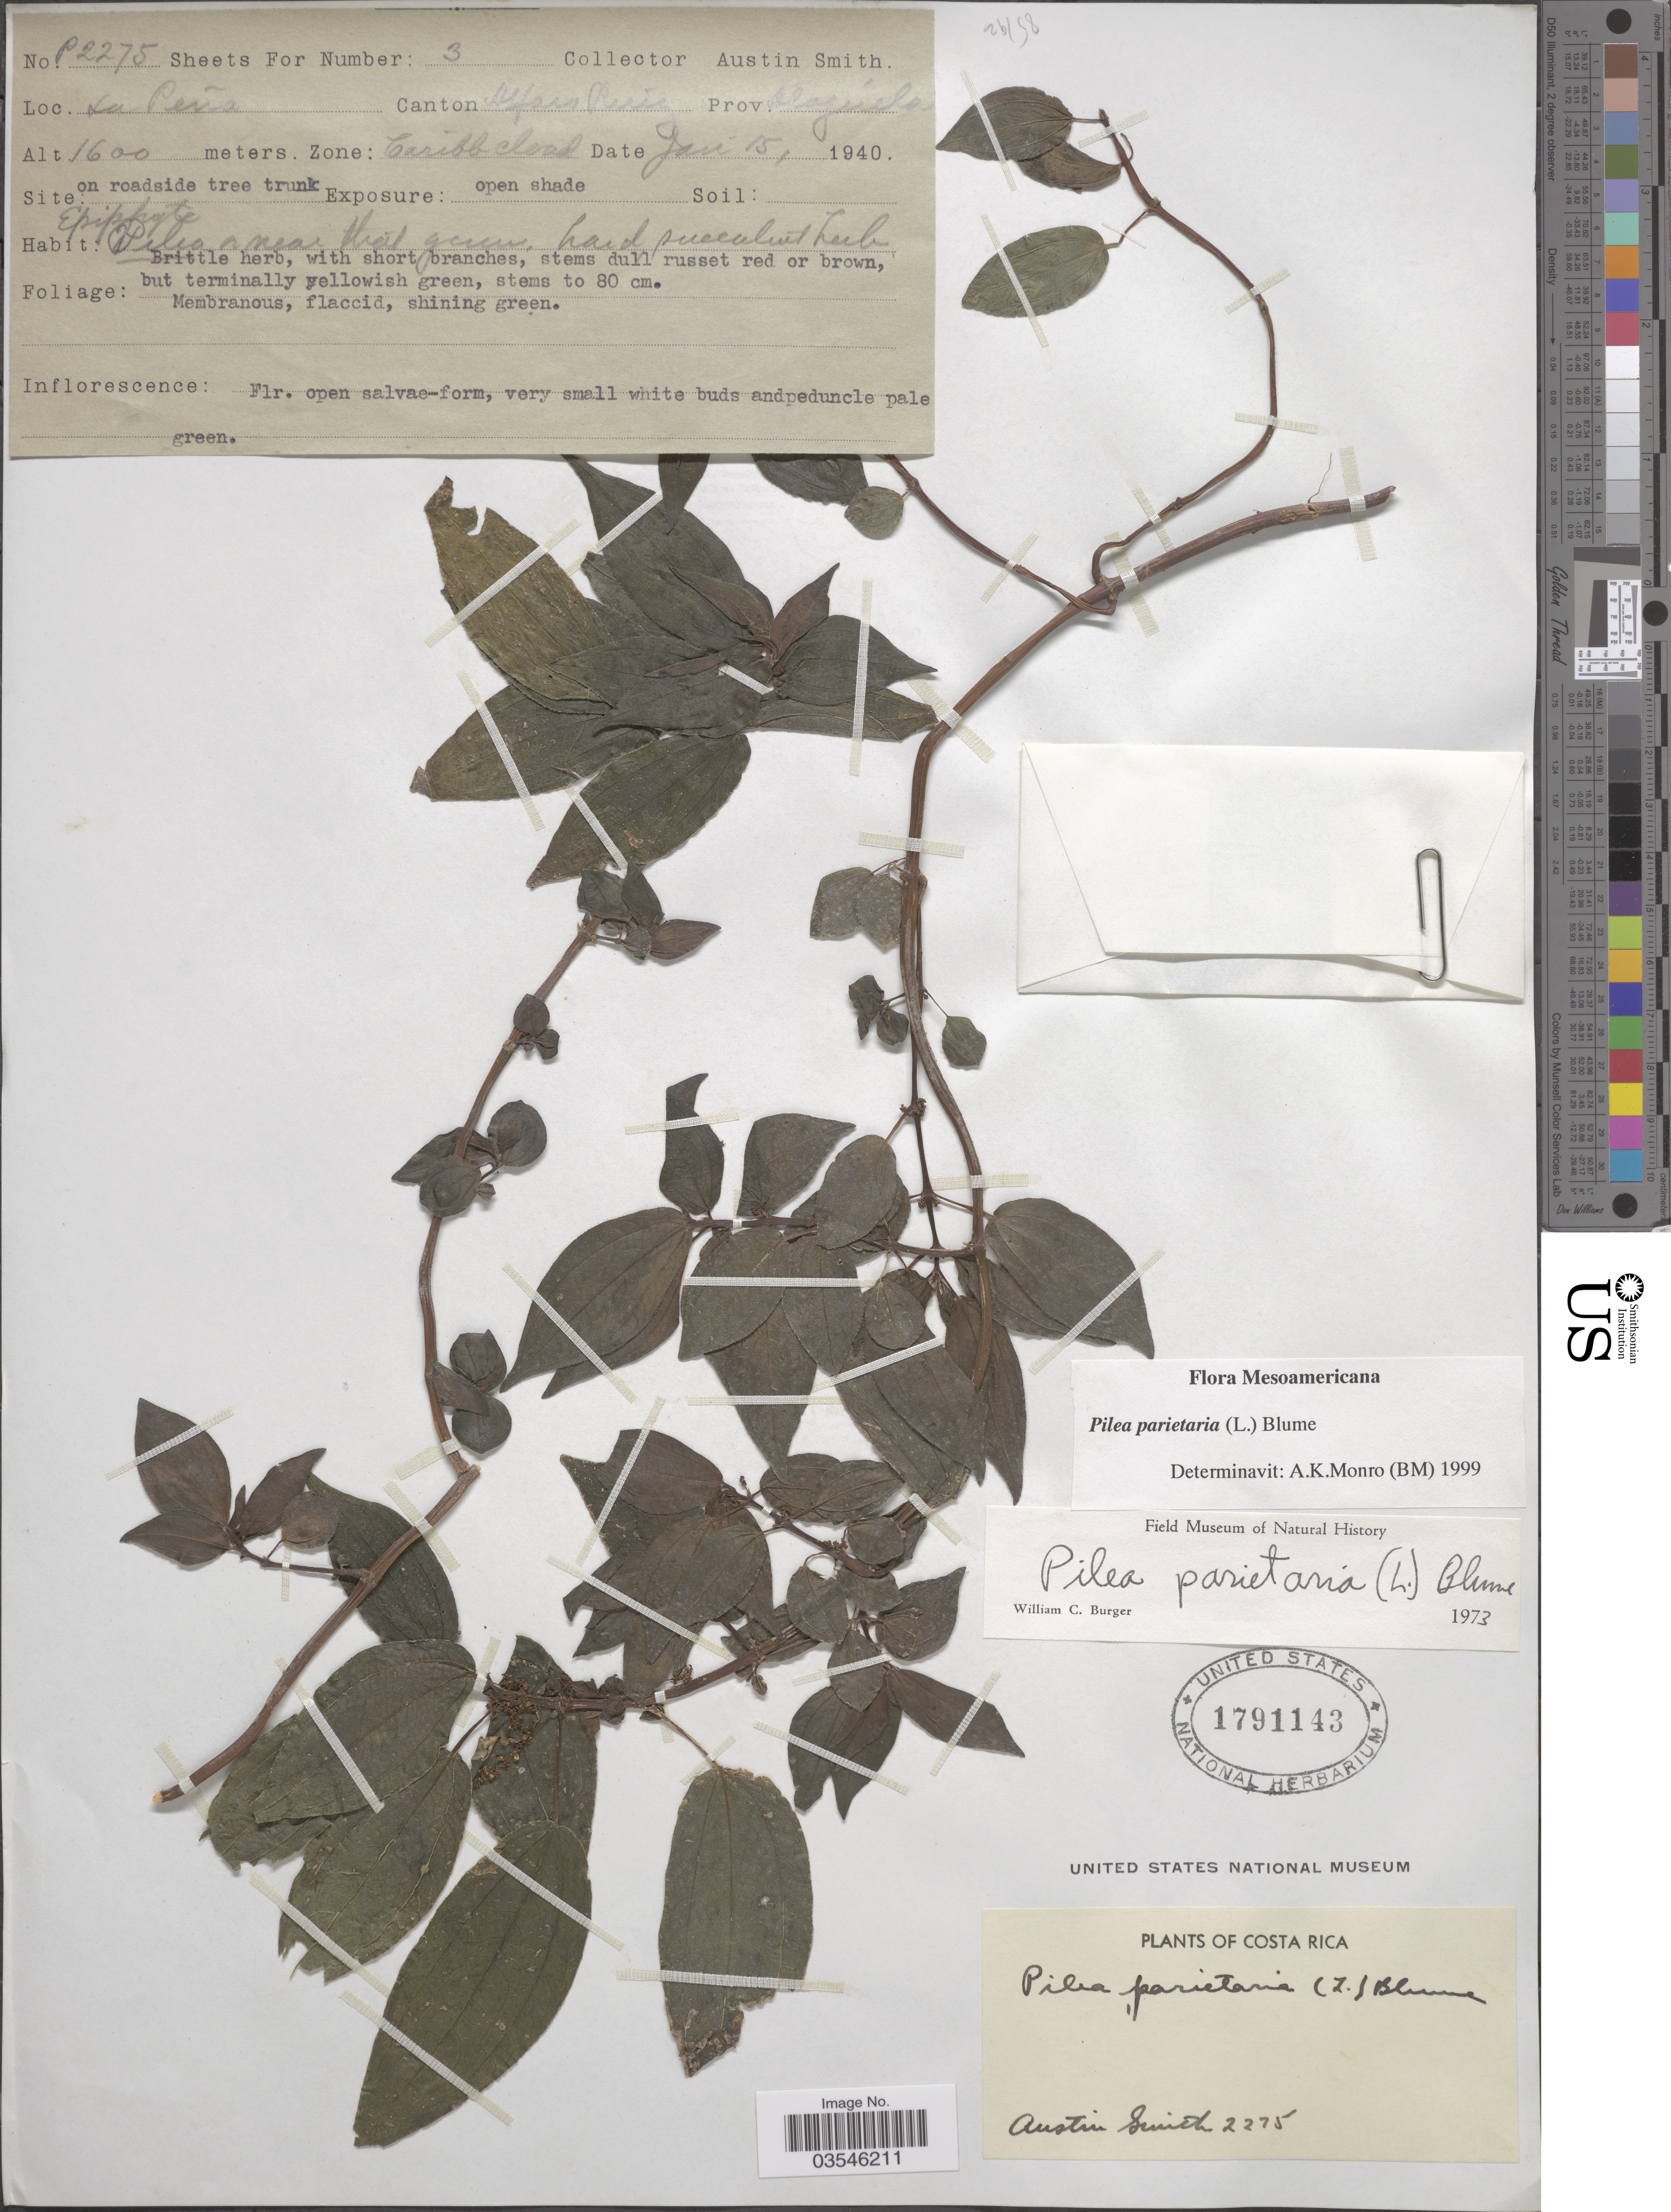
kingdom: Plantae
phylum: Tracheophyta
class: Magnoliopsida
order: Rosales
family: Urticaceae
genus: Pilea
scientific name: Pilea parietaria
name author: (L.) Blume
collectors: Aust P. Smith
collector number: P2275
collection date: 1940-06-15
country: Costa Rica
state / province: Alajuela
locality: La Peña. Canton Alfaro Ruiz. Prov. Alajúela. Zone: Caribb cloud.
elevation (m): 1600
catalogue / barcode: US 1791143